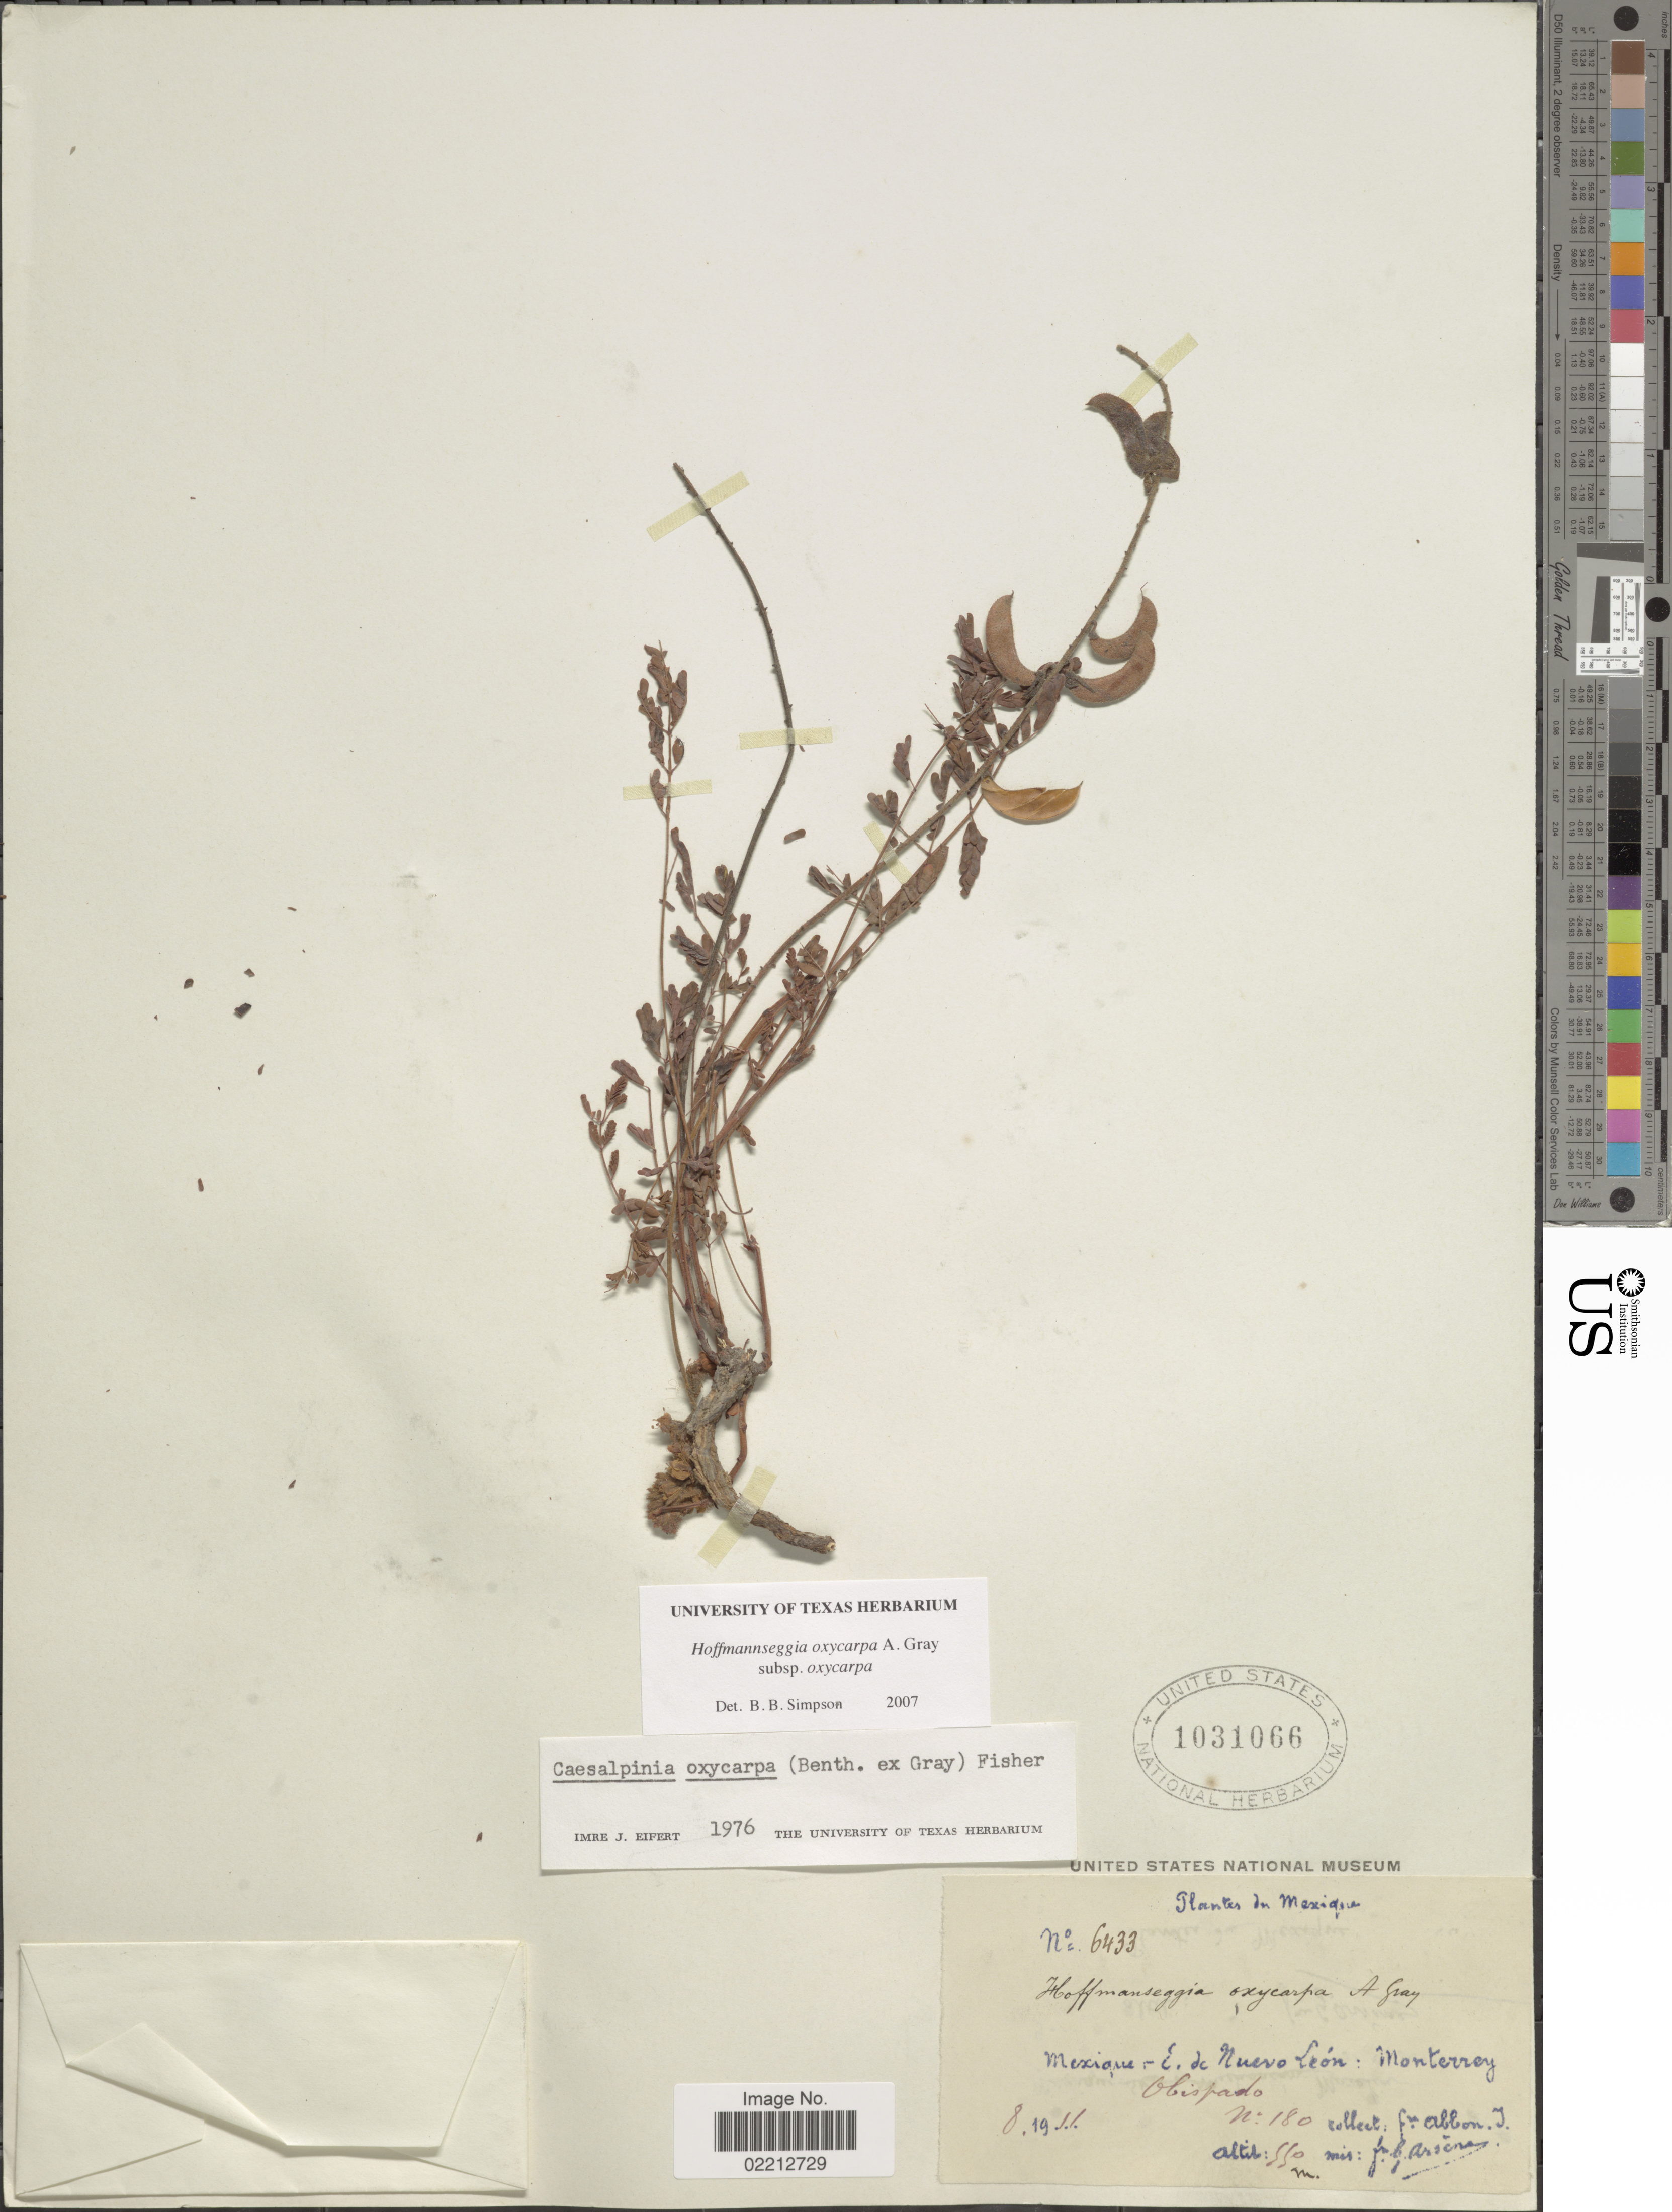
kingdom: Plantae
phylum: Tracheophyta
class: Magnoliopsida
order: Fabales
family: Fabaceae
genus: Hoffmannseggia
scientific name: Hoffmannseggia oxycarpa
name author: Benth.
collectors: Bro. G. Arsène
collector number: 6433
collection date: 1911-08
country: Mexico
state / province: Nuevo León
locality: Monterrey, Obispado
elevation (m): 550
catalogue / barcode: US 1031066